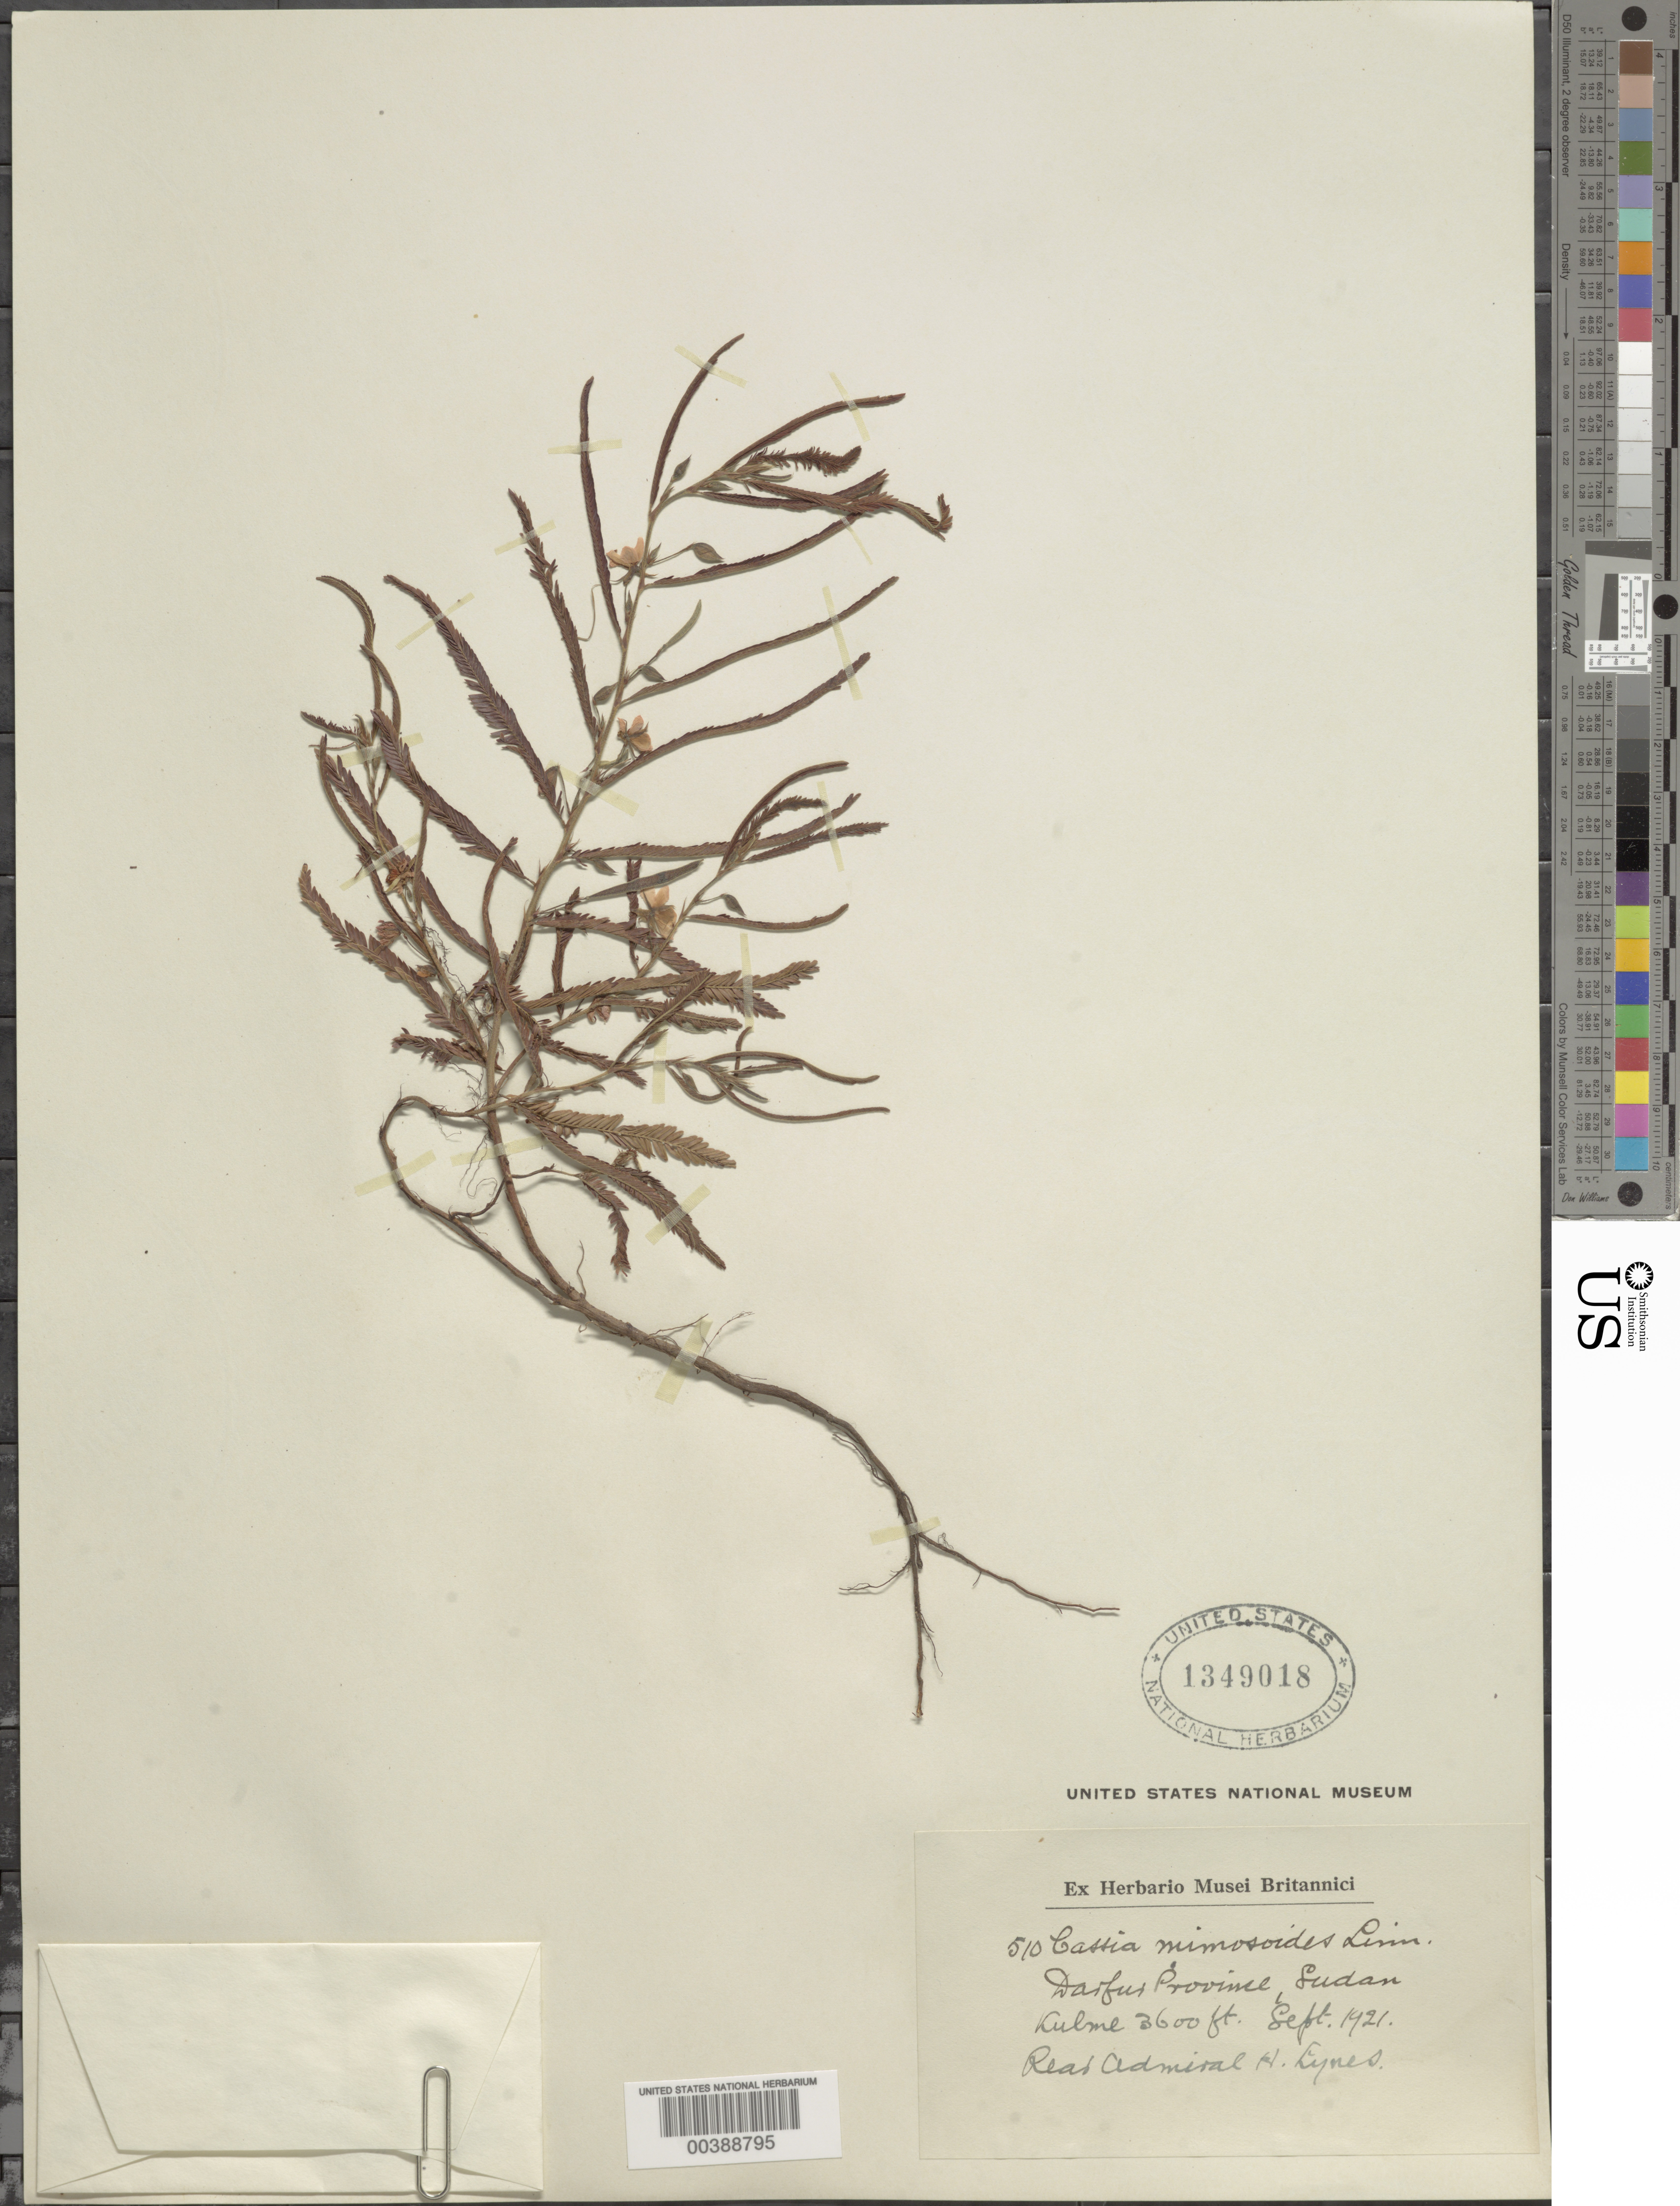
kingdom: Plantae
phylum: Tracheophyta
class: Magnoliopsida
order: Fabales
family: Fabaceae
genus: Chamaecrista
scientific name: Chamaecrista mimosoides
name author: (L.) Greene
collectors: H. Lynes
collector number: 510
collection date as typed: Sep 1921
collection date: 1921-09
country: Sudan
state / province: Wasaṭ Dārfūr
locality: Kulme. [darfur province now divided into gharb darfur, janub darfur, and shamal darfur provinces.]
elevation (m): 1097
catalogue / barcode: US 1349018